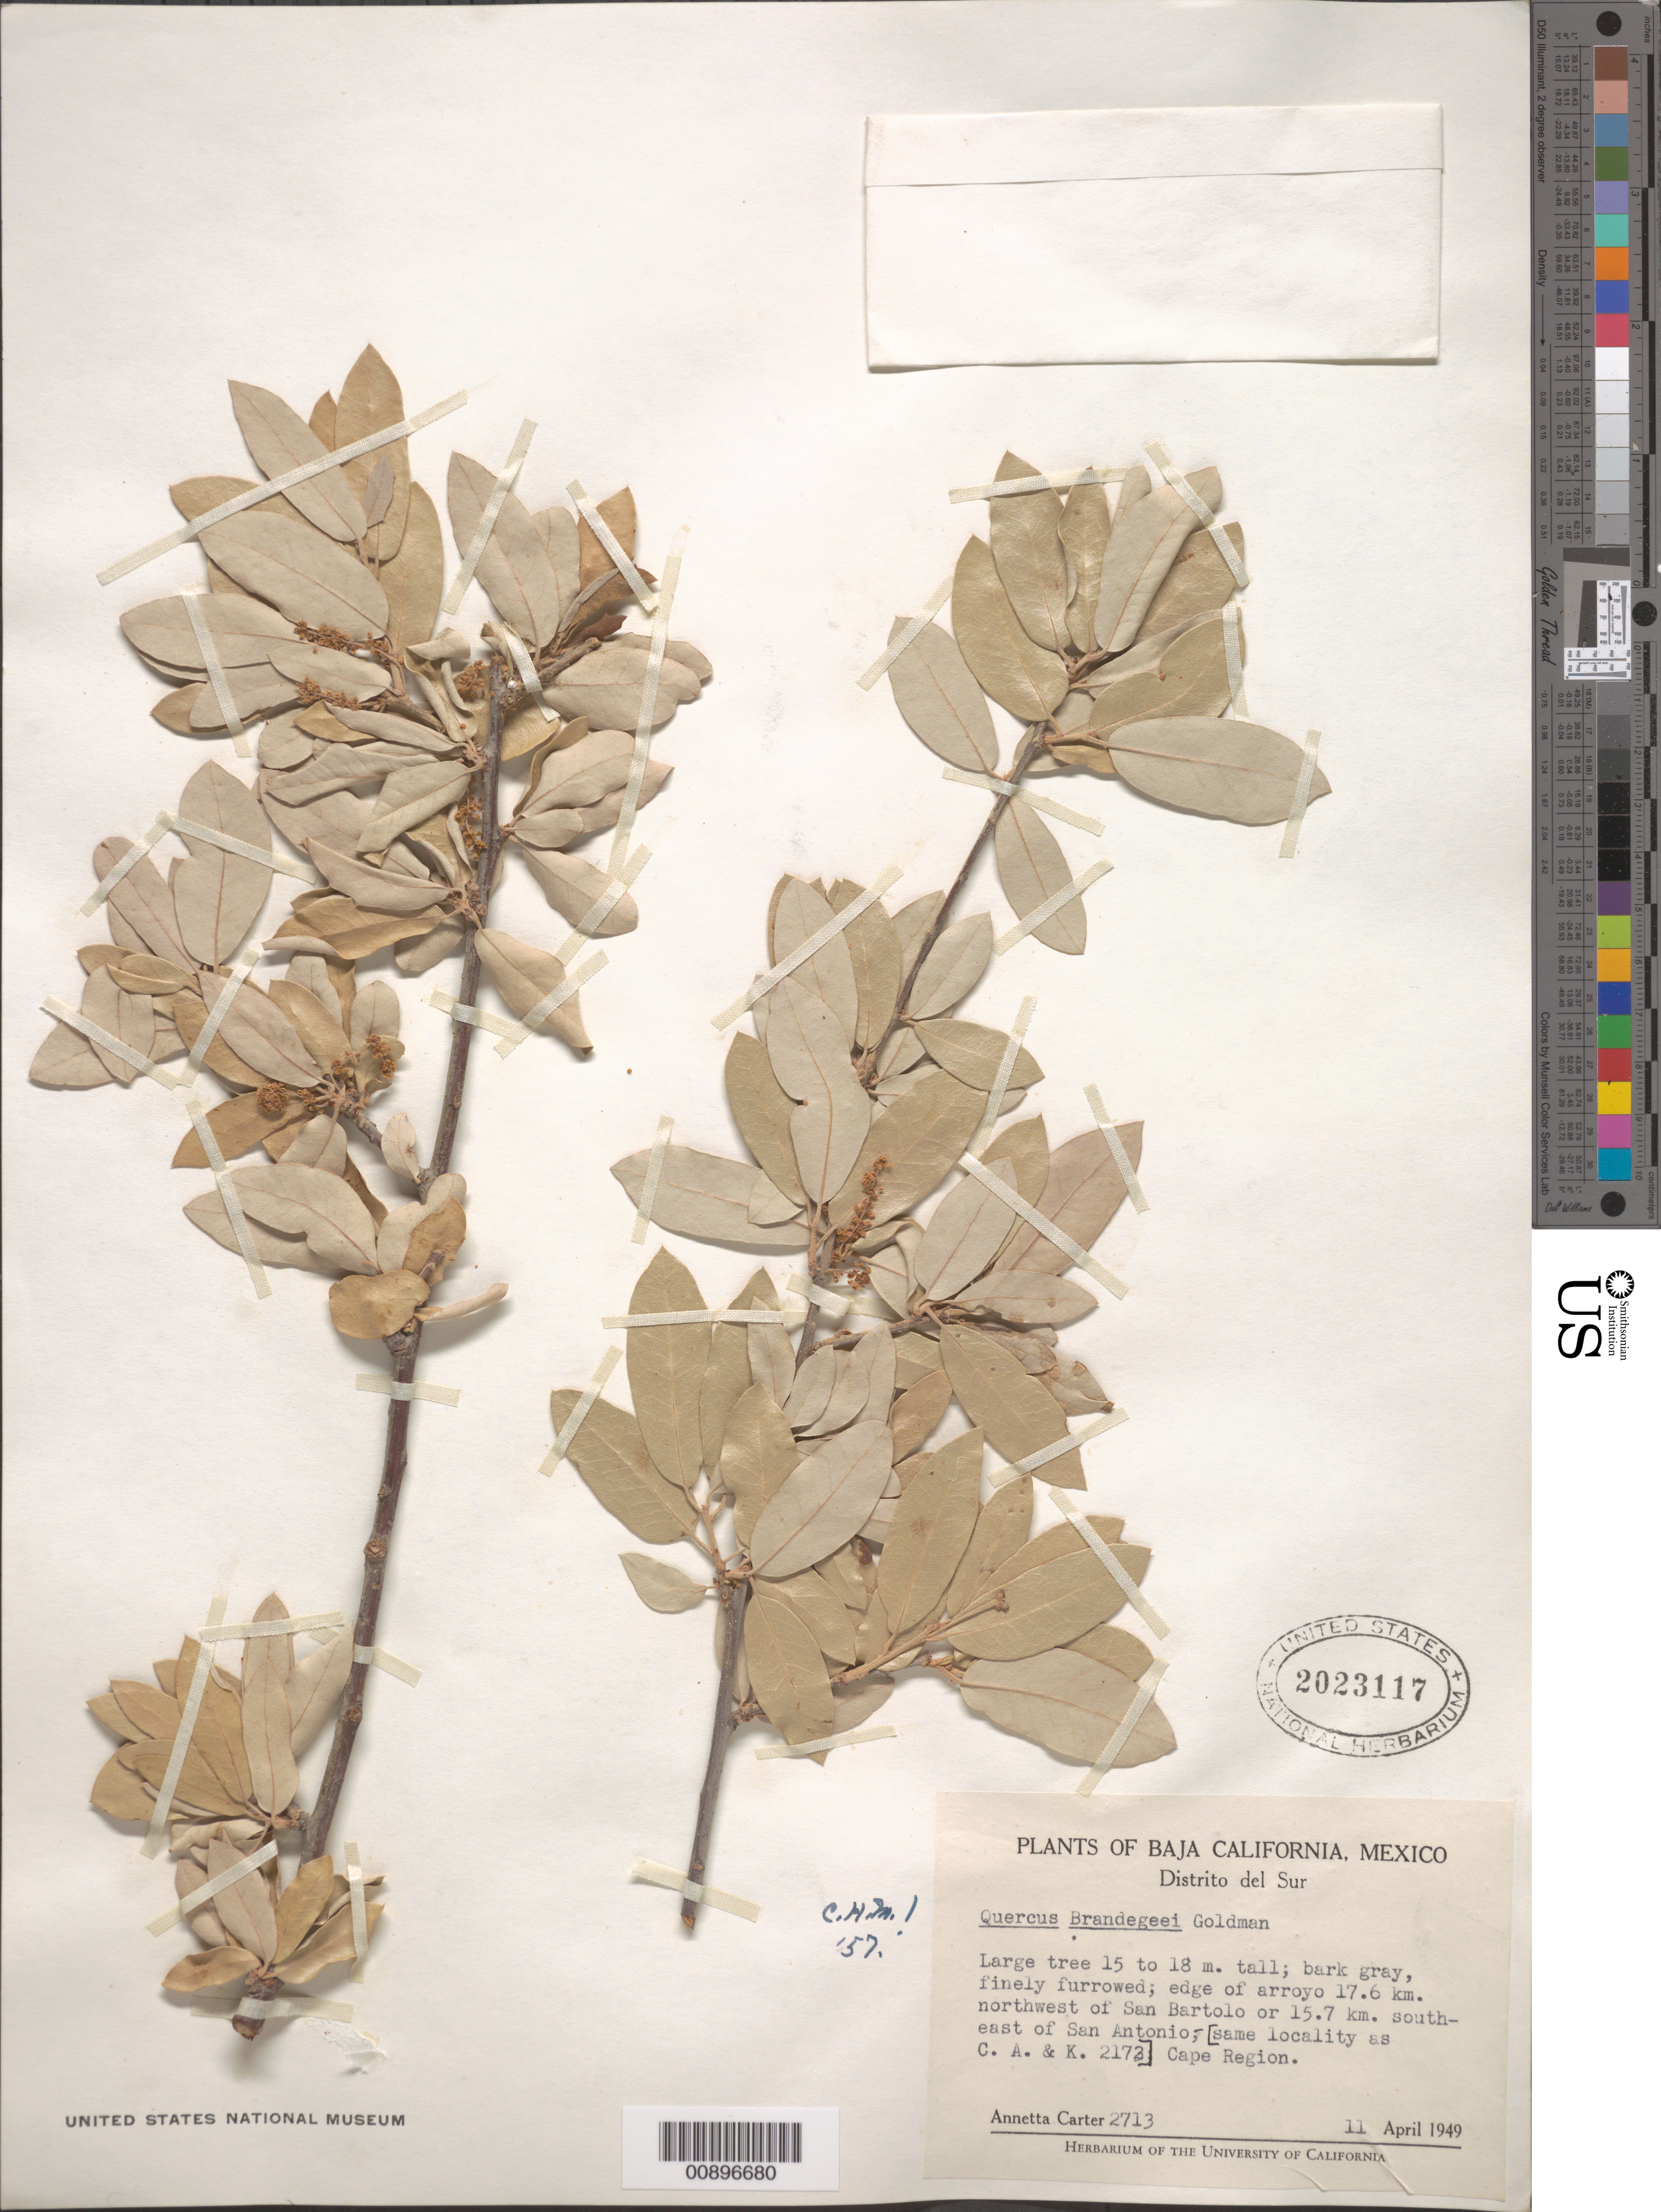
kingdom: Plantae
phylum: Tracheophyta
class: Magnoliopsida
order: Fagales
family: Fagaceae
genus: Quercus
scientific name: Quercus brandegeei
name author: Goldman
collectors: A. M. Carter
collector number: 2713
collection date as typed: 11 Apr 1949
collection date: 1949-04-11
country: Mexico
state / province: Baja California Sur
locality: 17.6 km. northwest of San Bartolo or 15.7 km. south-east of San Antonio, [same locality as C.A. & K. 2173] Cape Region. Baja California. Distrito del Sur.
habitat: Edge of arroyo.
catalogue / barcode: US 2023117